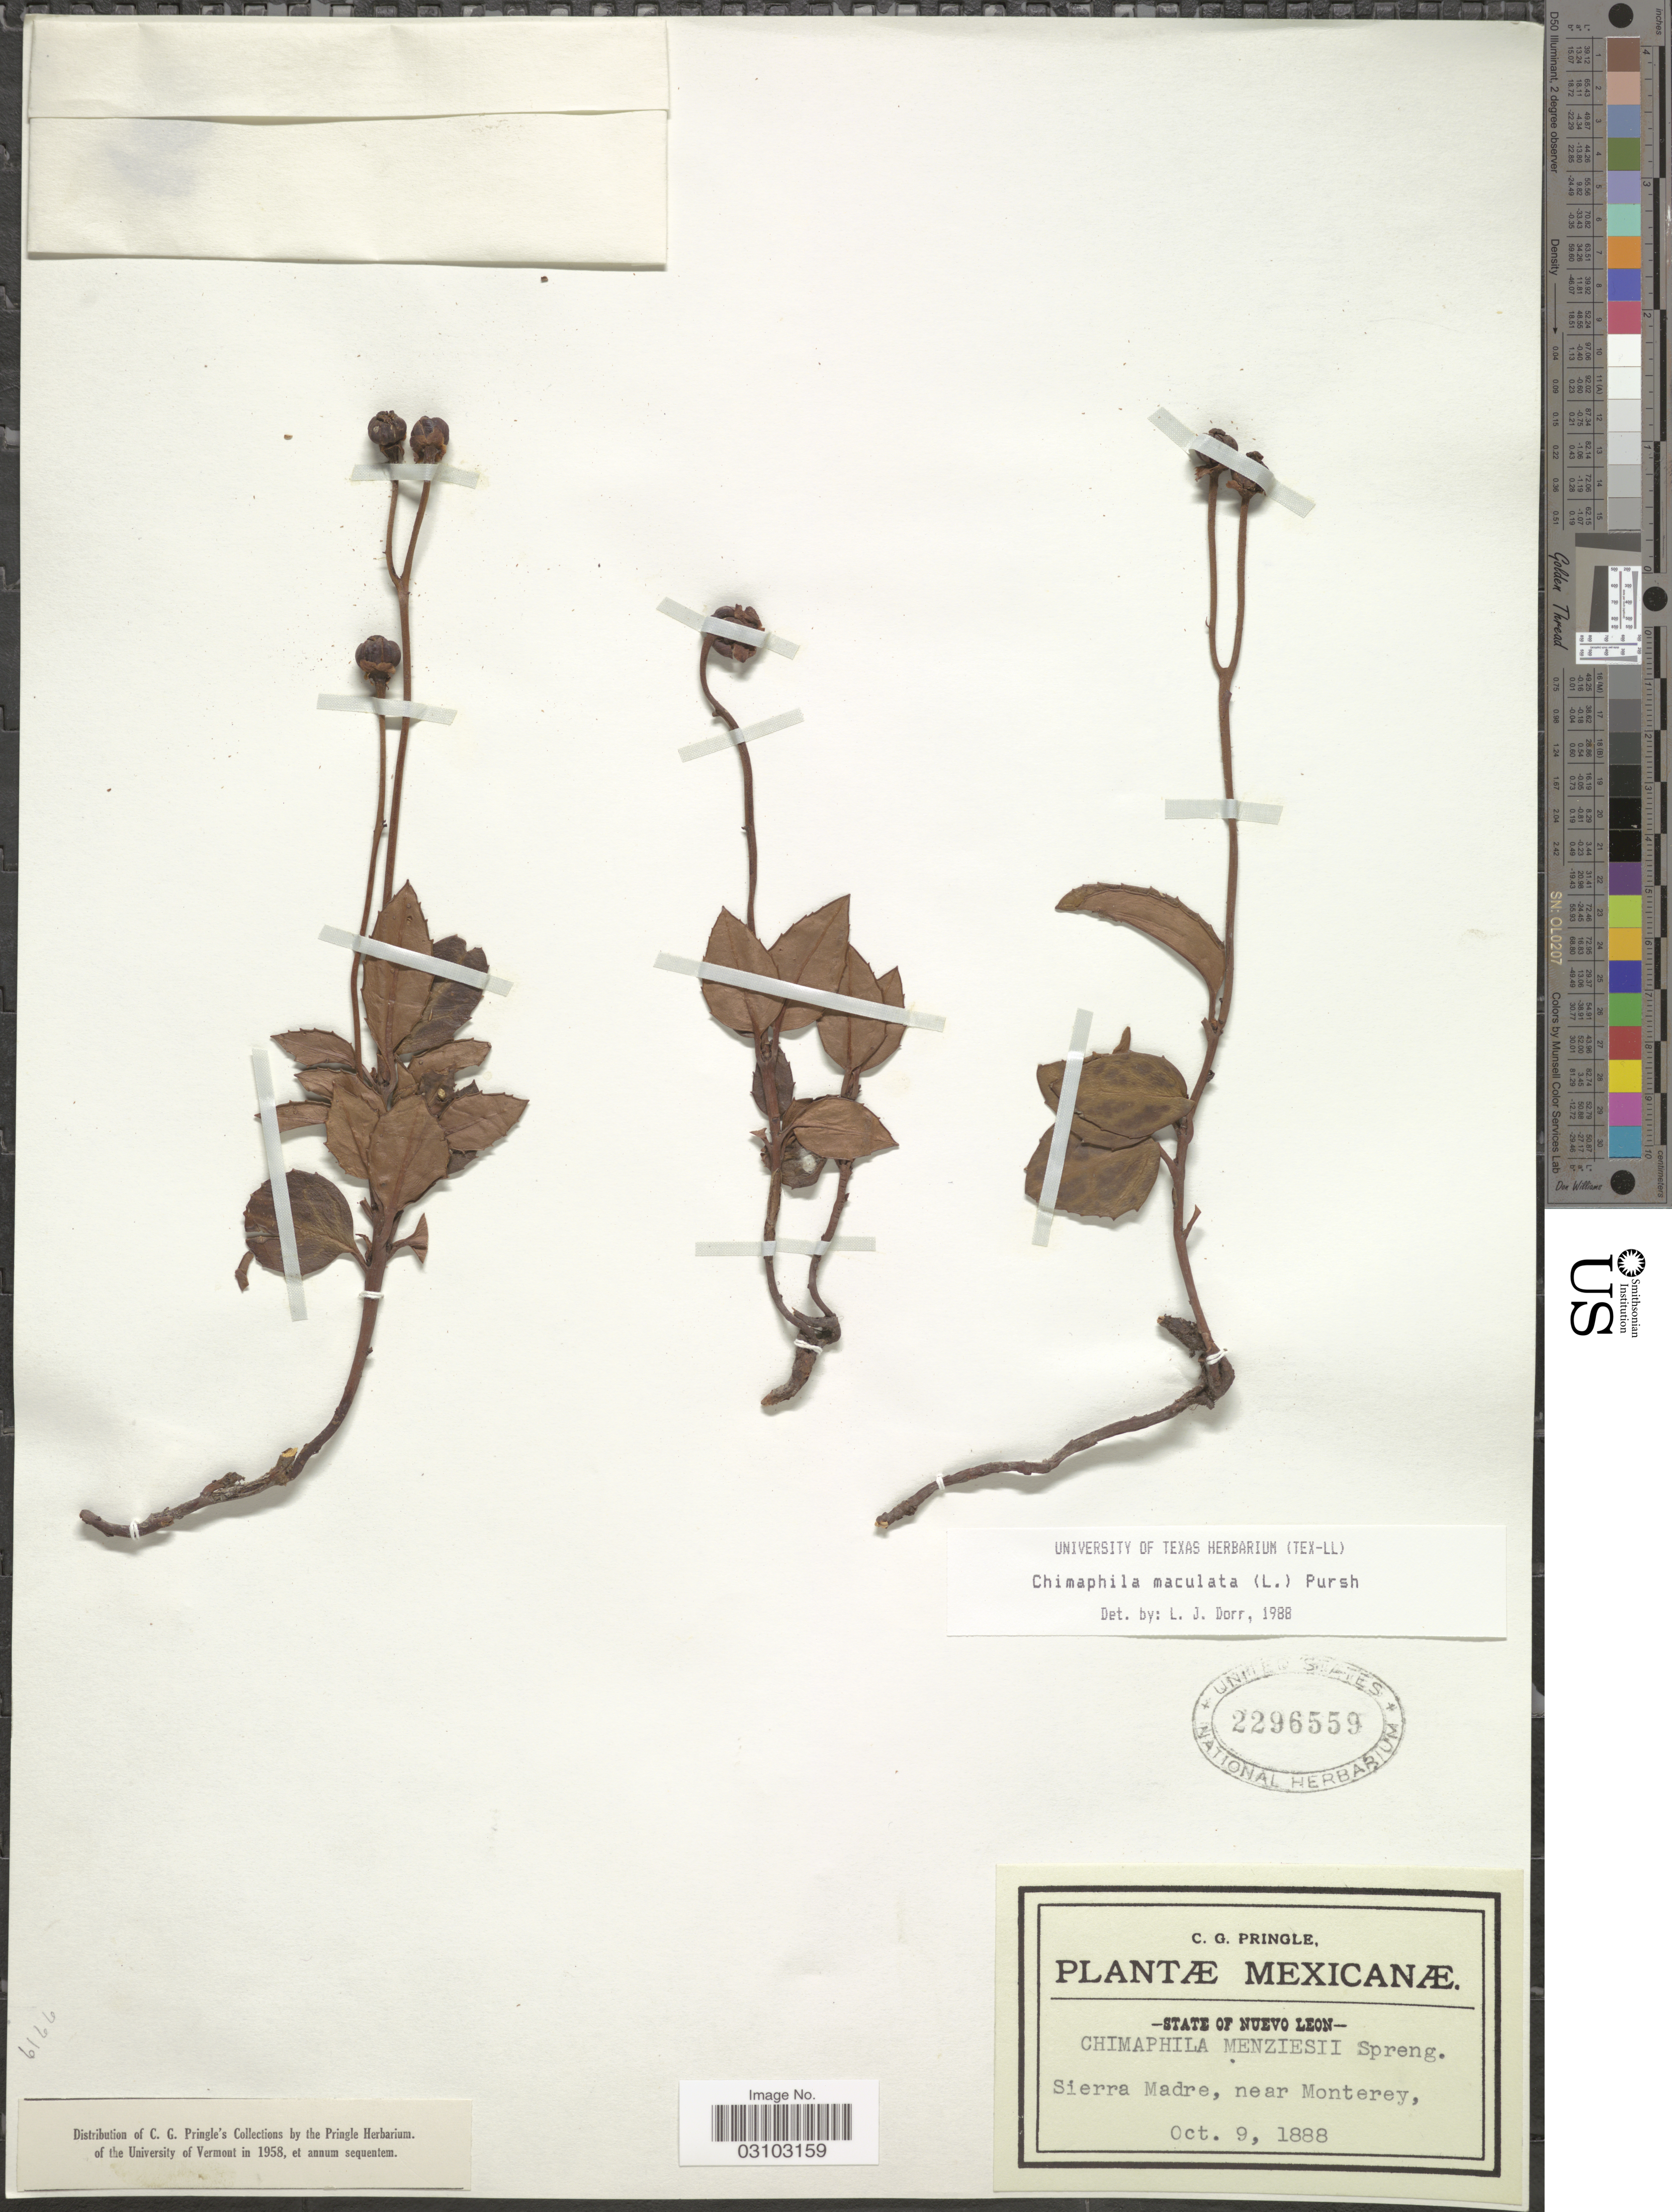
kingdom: Plantae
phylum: Tracheophyta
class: Magnoliopsida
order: Ericales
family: Ericaceae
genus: Chimaphila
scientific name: Chimaphila maculata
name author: (L.) Pursh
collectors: C. G. Pringle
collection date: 1888-10-09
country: Mexico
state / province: Nuevo León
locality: Sierra Madre, near Monterey.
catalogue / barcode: US 2296559